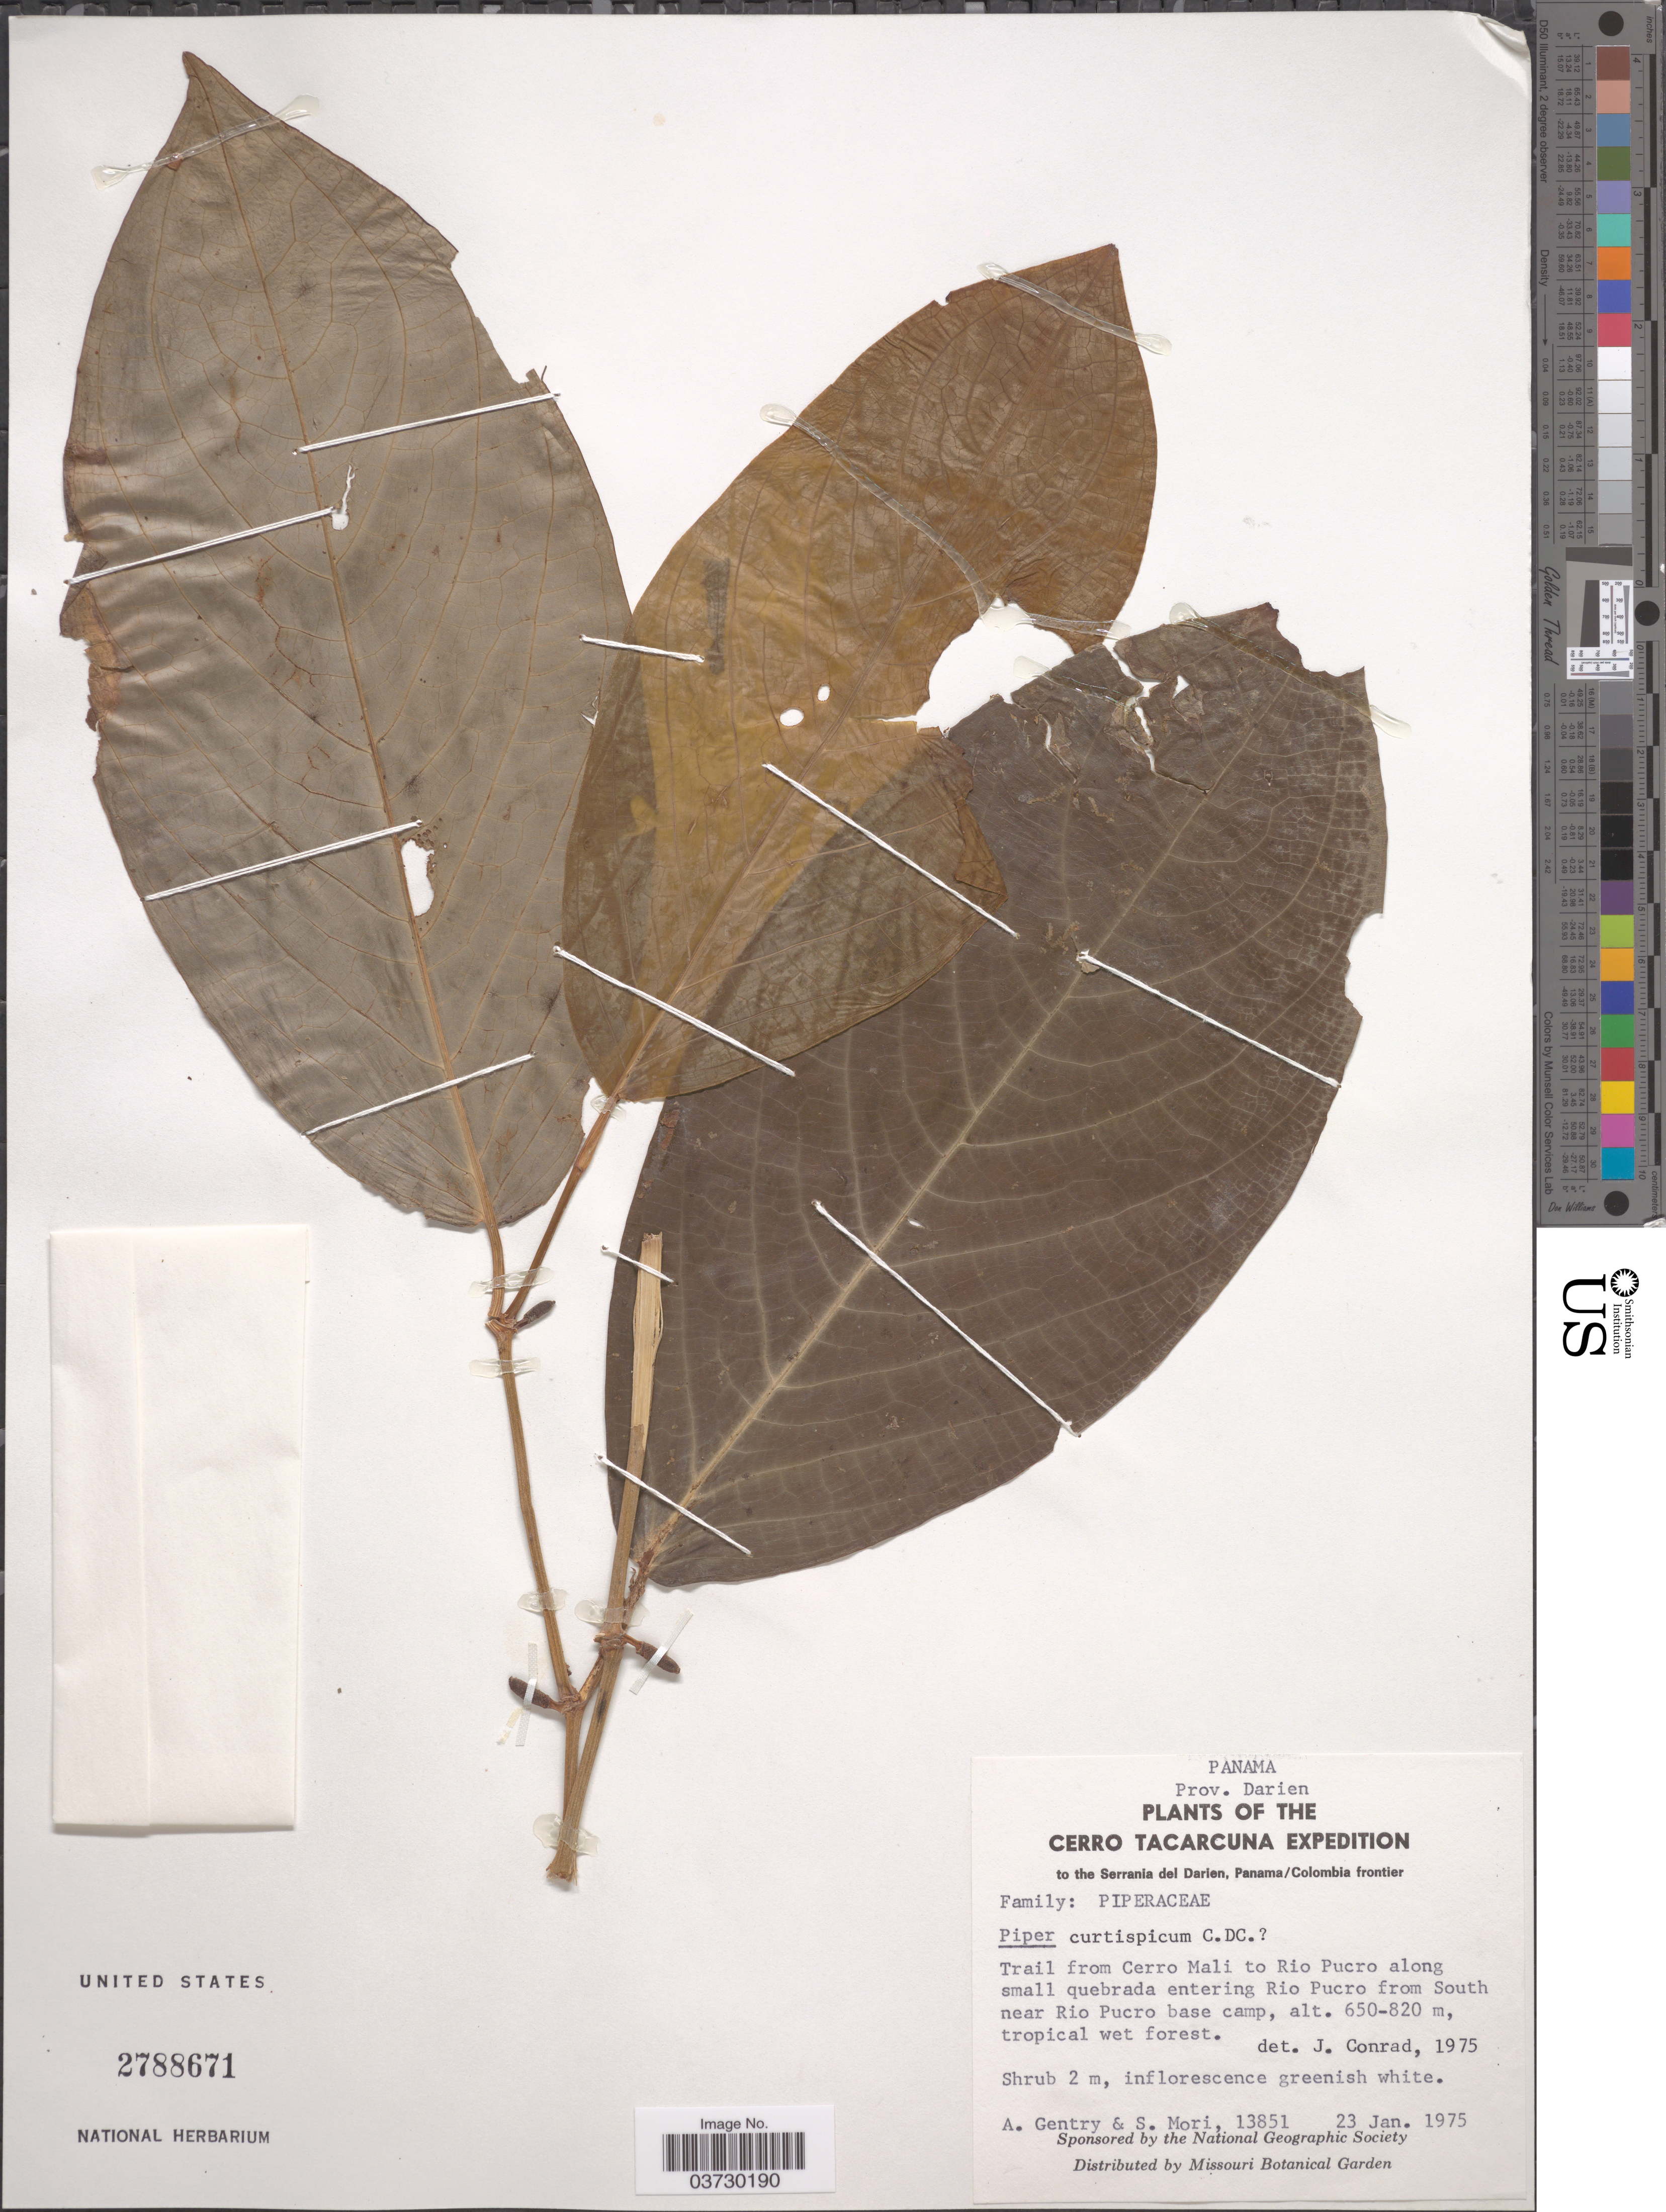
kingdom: Plantae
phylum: Tracheophyta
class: Magnoliopsida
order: Piperales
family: Piperaceae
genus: Piper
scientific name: Piper curtispicum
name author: C. DC. in Pittier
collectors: A. H. Gentry & S. Mori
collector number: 13851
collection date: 1975-01-23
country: Panama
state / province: Darien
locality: Cerro Tacarcuna. Trail from Cerro Mali to Rio Pucro along small quebrada entering Rio Pucro from South near Rio Pucro base camp.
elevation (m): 650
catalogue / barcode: US 2788671